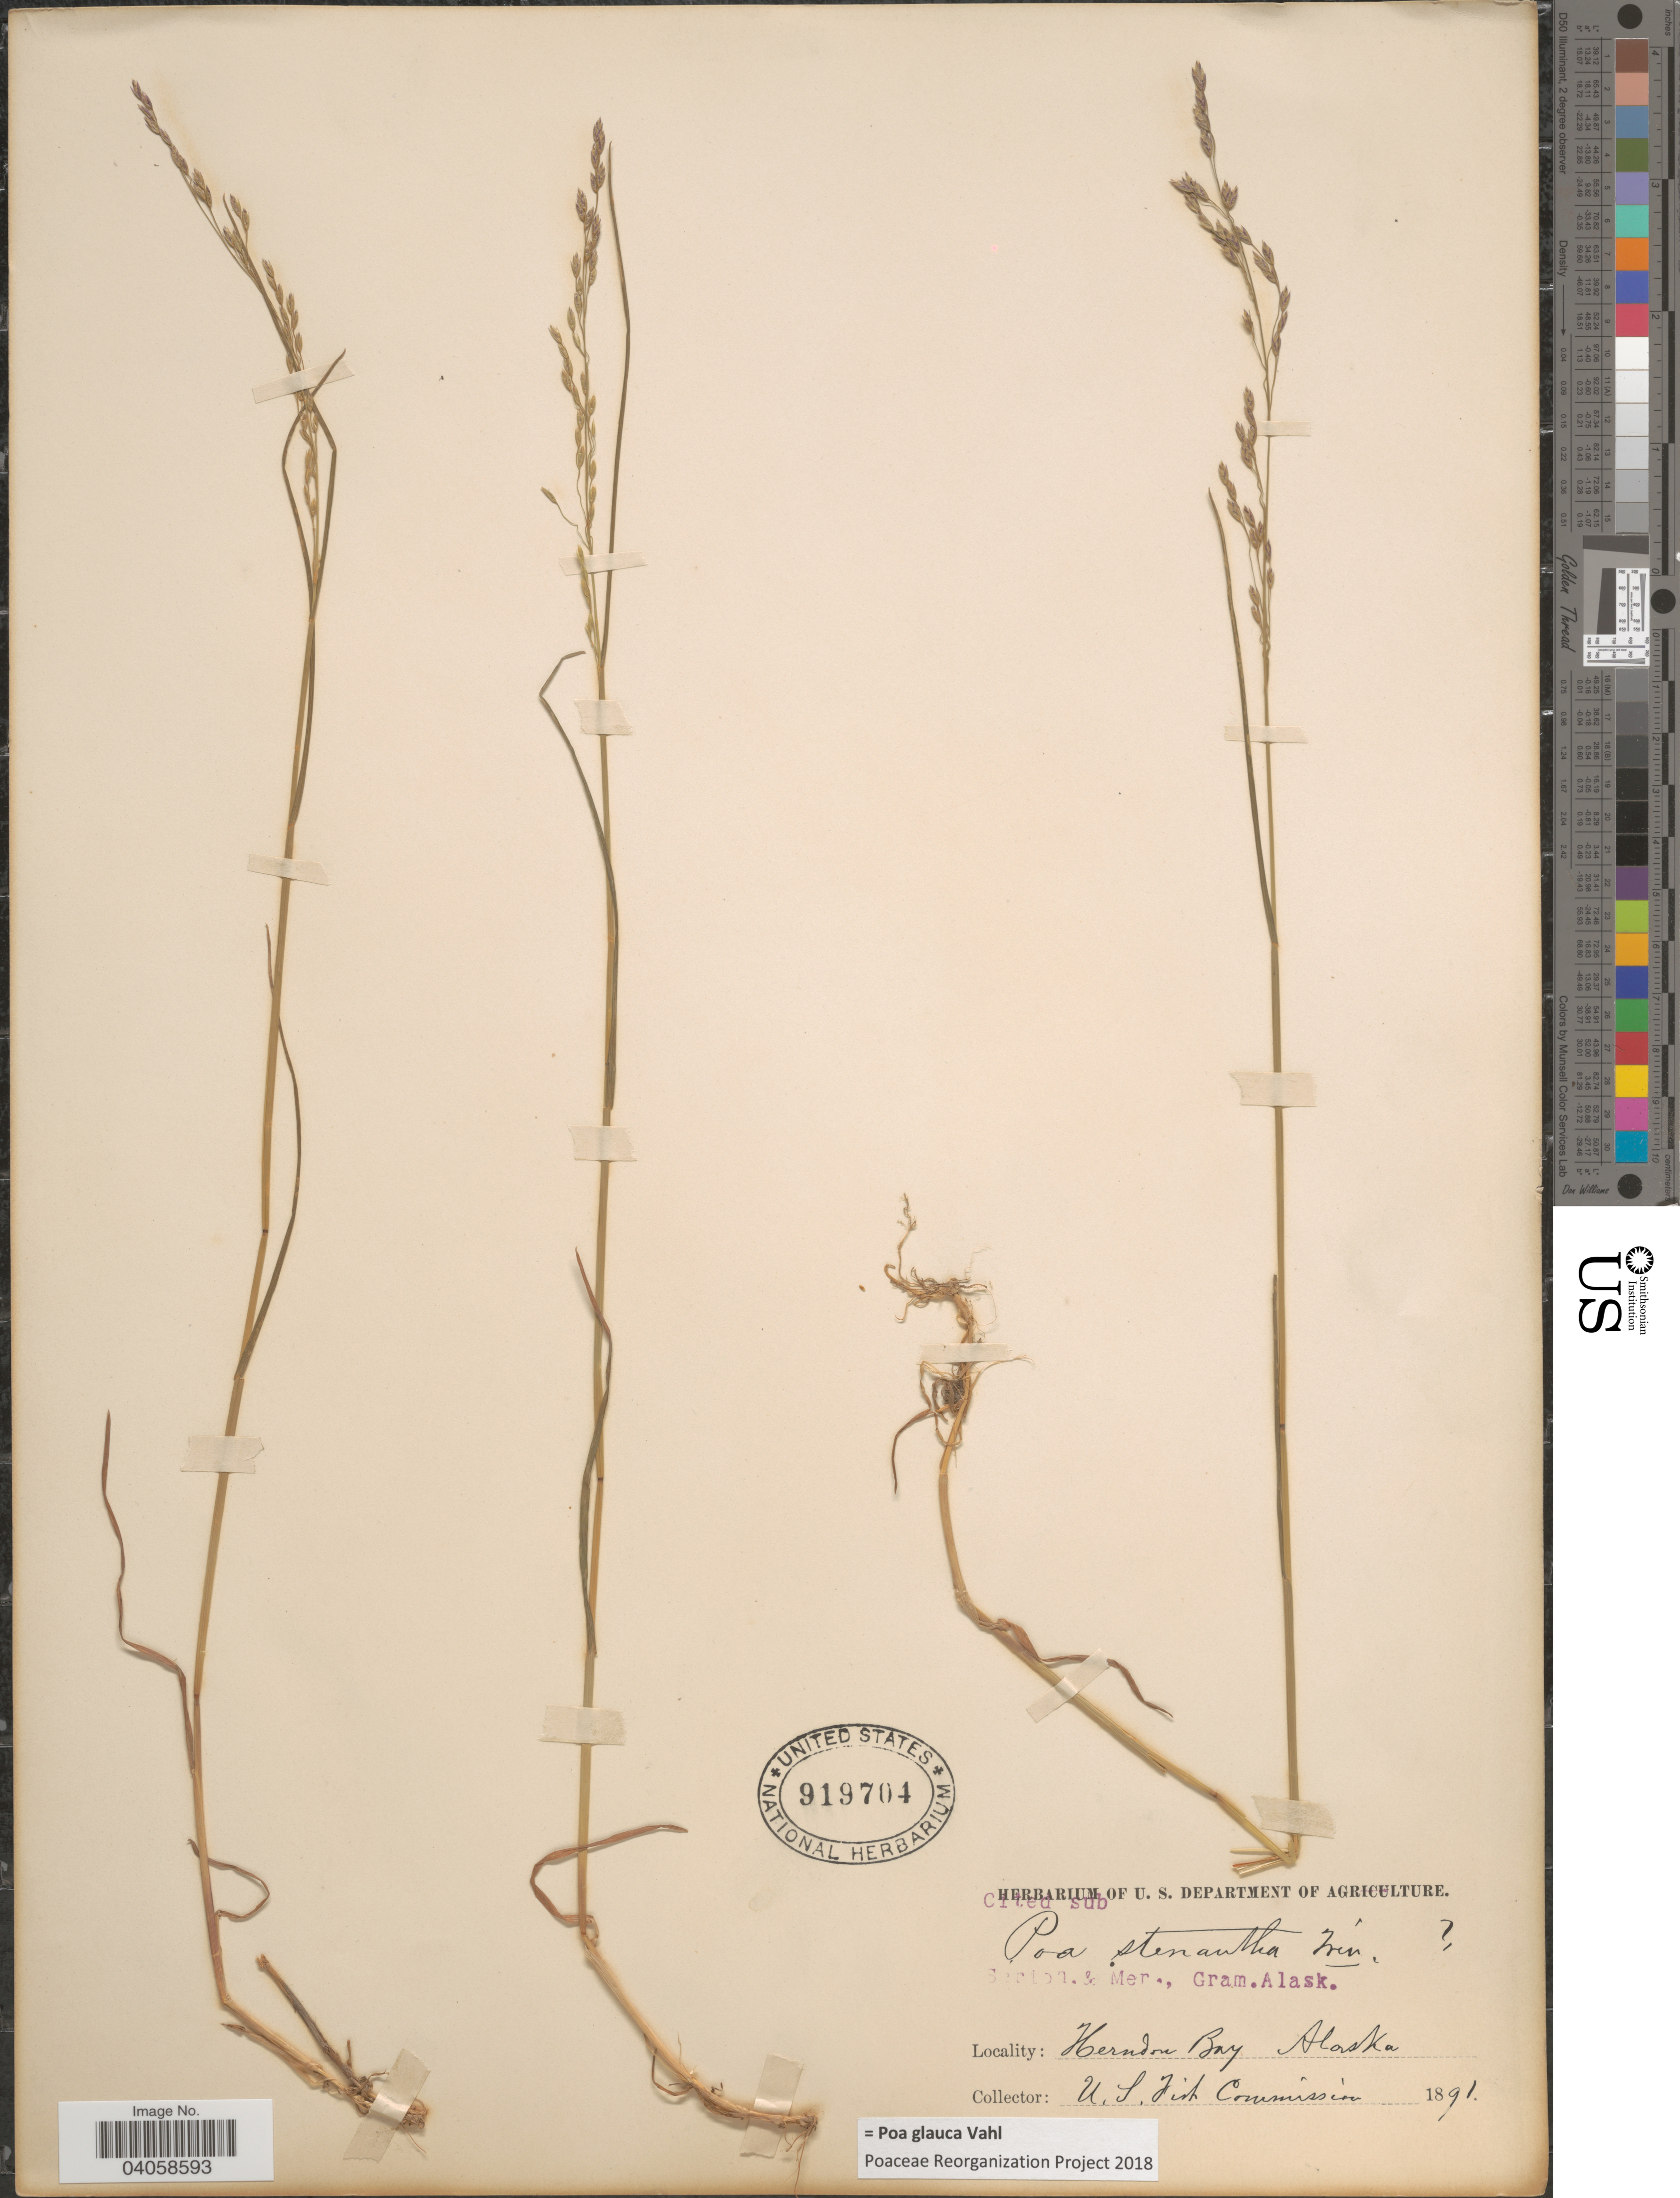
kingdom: Plantae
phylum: Tracheophyta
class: Liliopsida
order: Poales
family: Poaceae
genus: Poa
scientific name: Poa glauca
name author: Vahl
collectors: U.S. Fish Commission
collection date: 1891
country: United States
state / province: Alaska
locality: Herndon Bay.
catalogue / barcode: US 919704